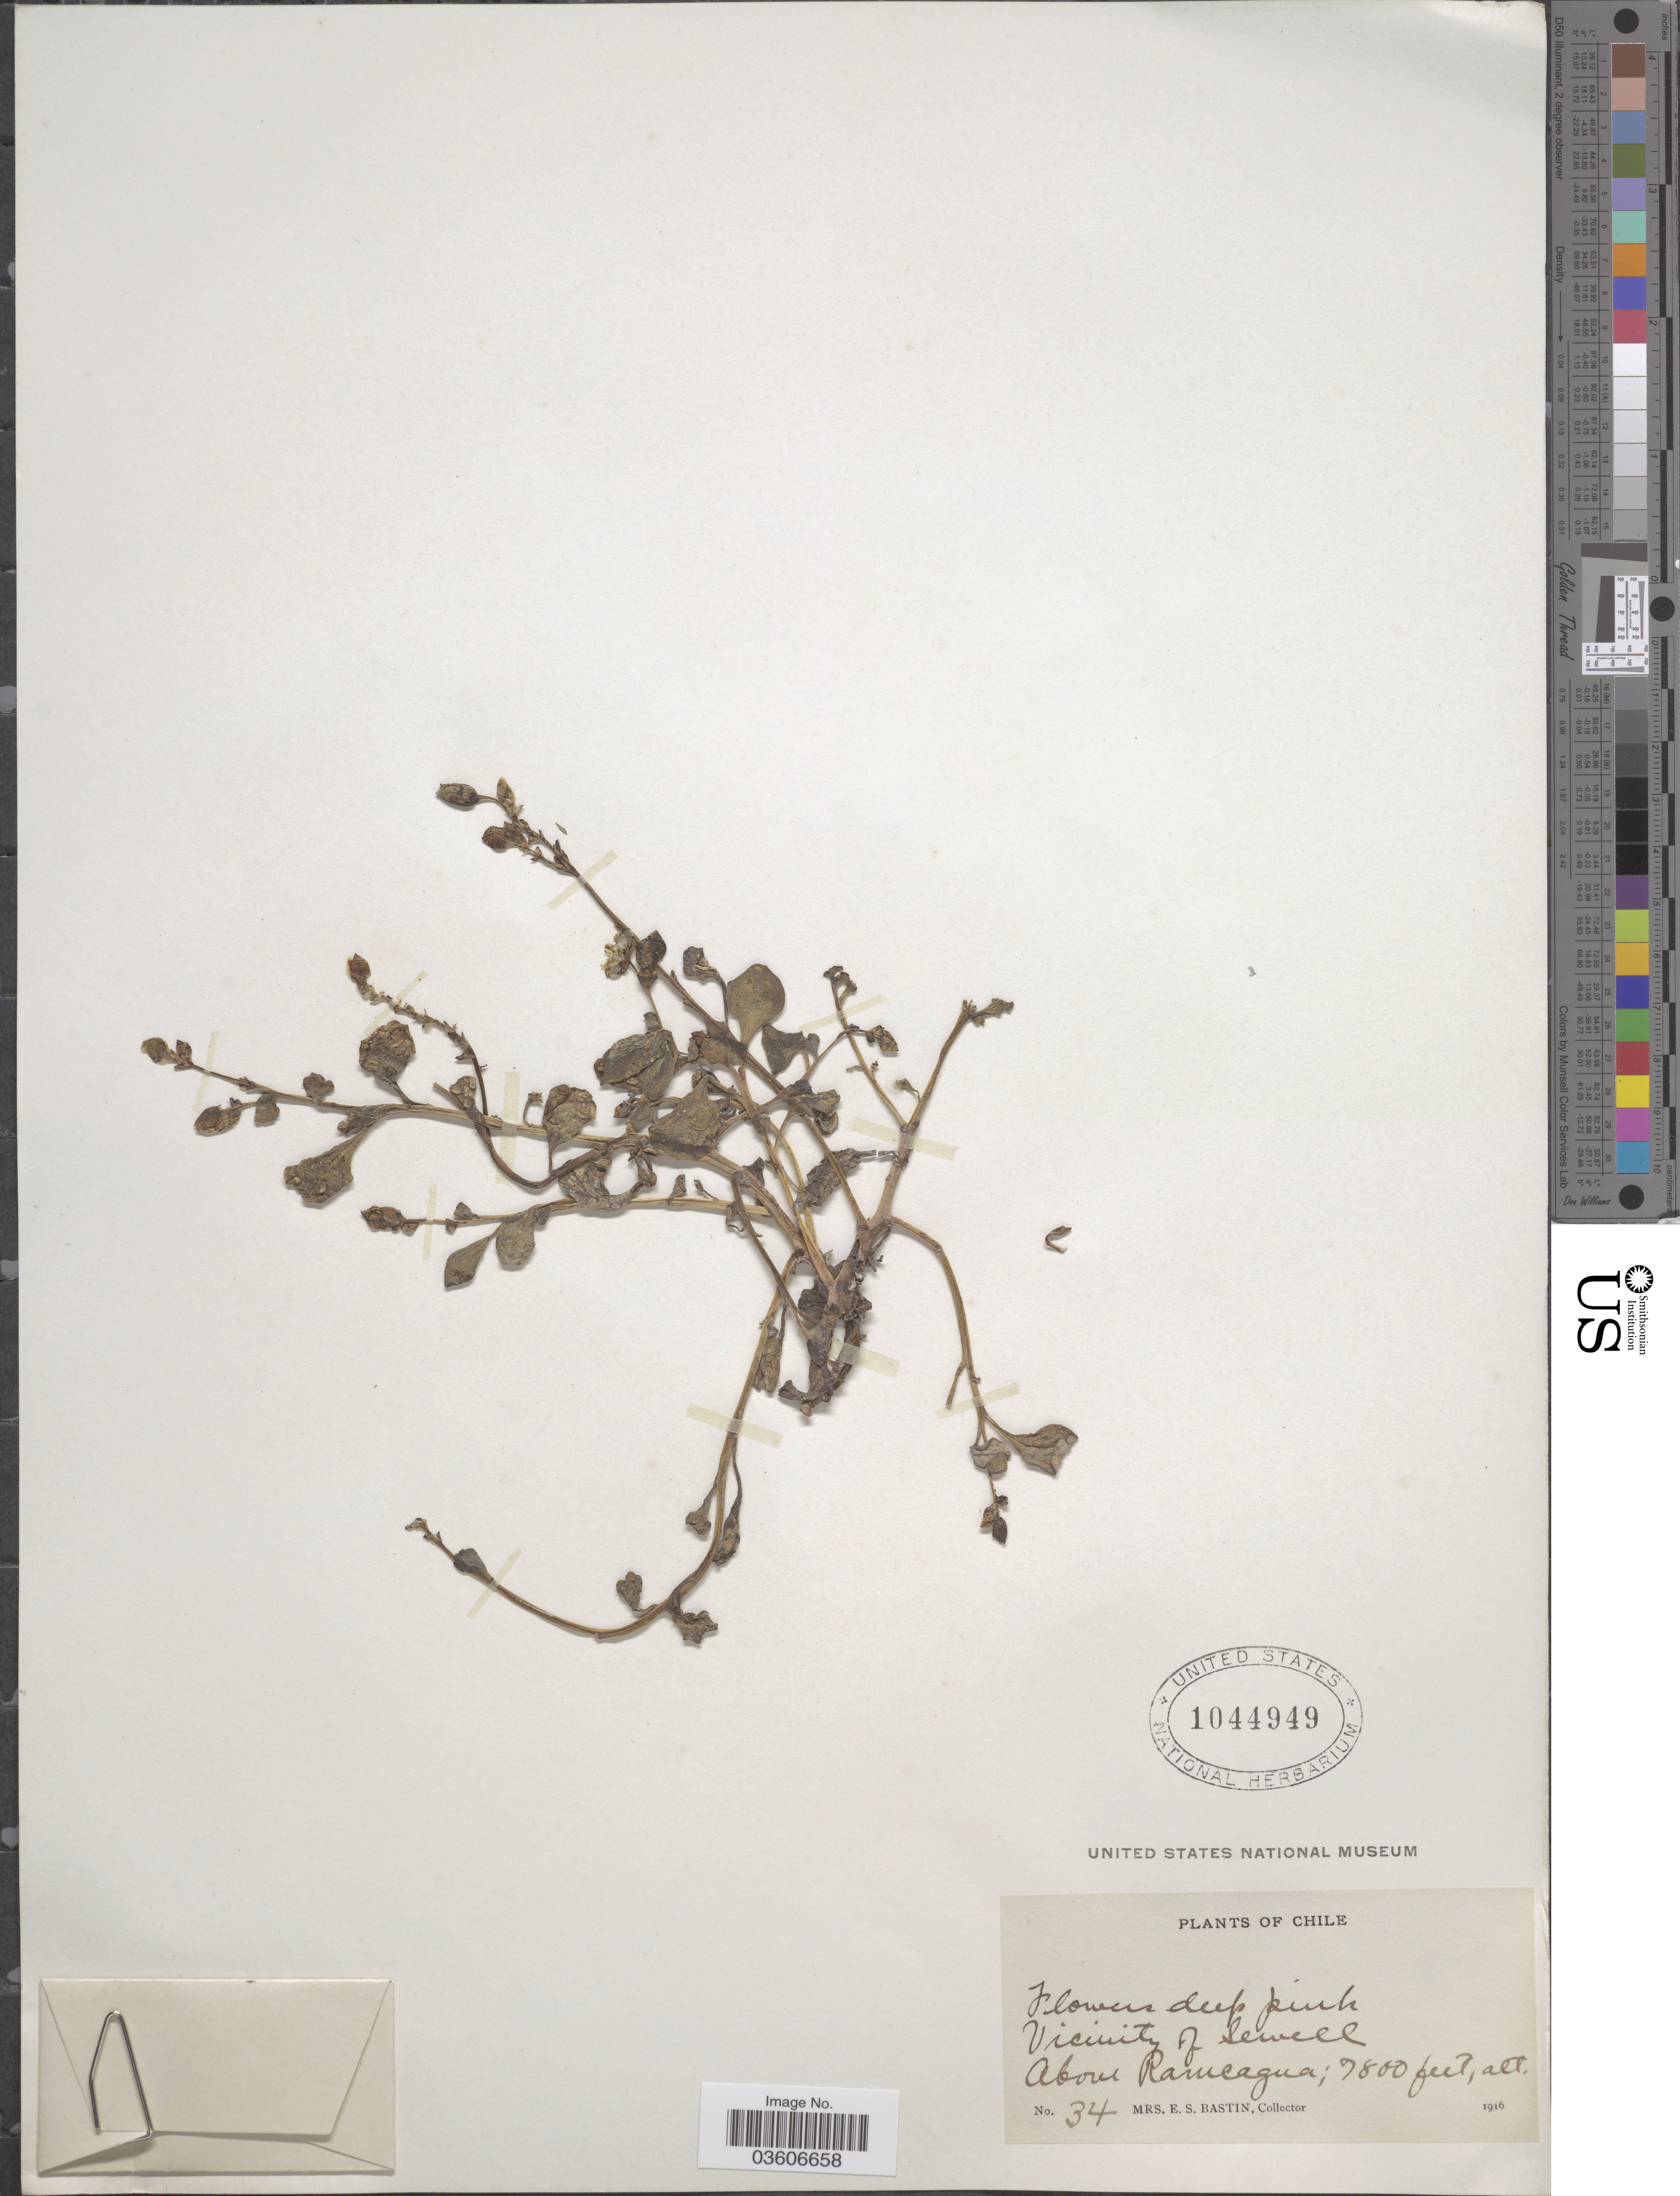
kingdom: Plantae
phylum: Tracheophyta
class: Magnoliopsida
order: Caryophyllales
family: Portulacaceae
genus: Portulaca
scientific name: Portulaca oleracea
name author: L.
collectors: E. Bastin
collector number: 34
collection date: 1916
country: Chile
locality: Vicinity of Sewell. Above Ramcagua.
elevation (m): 2377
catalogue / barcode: US 1044949